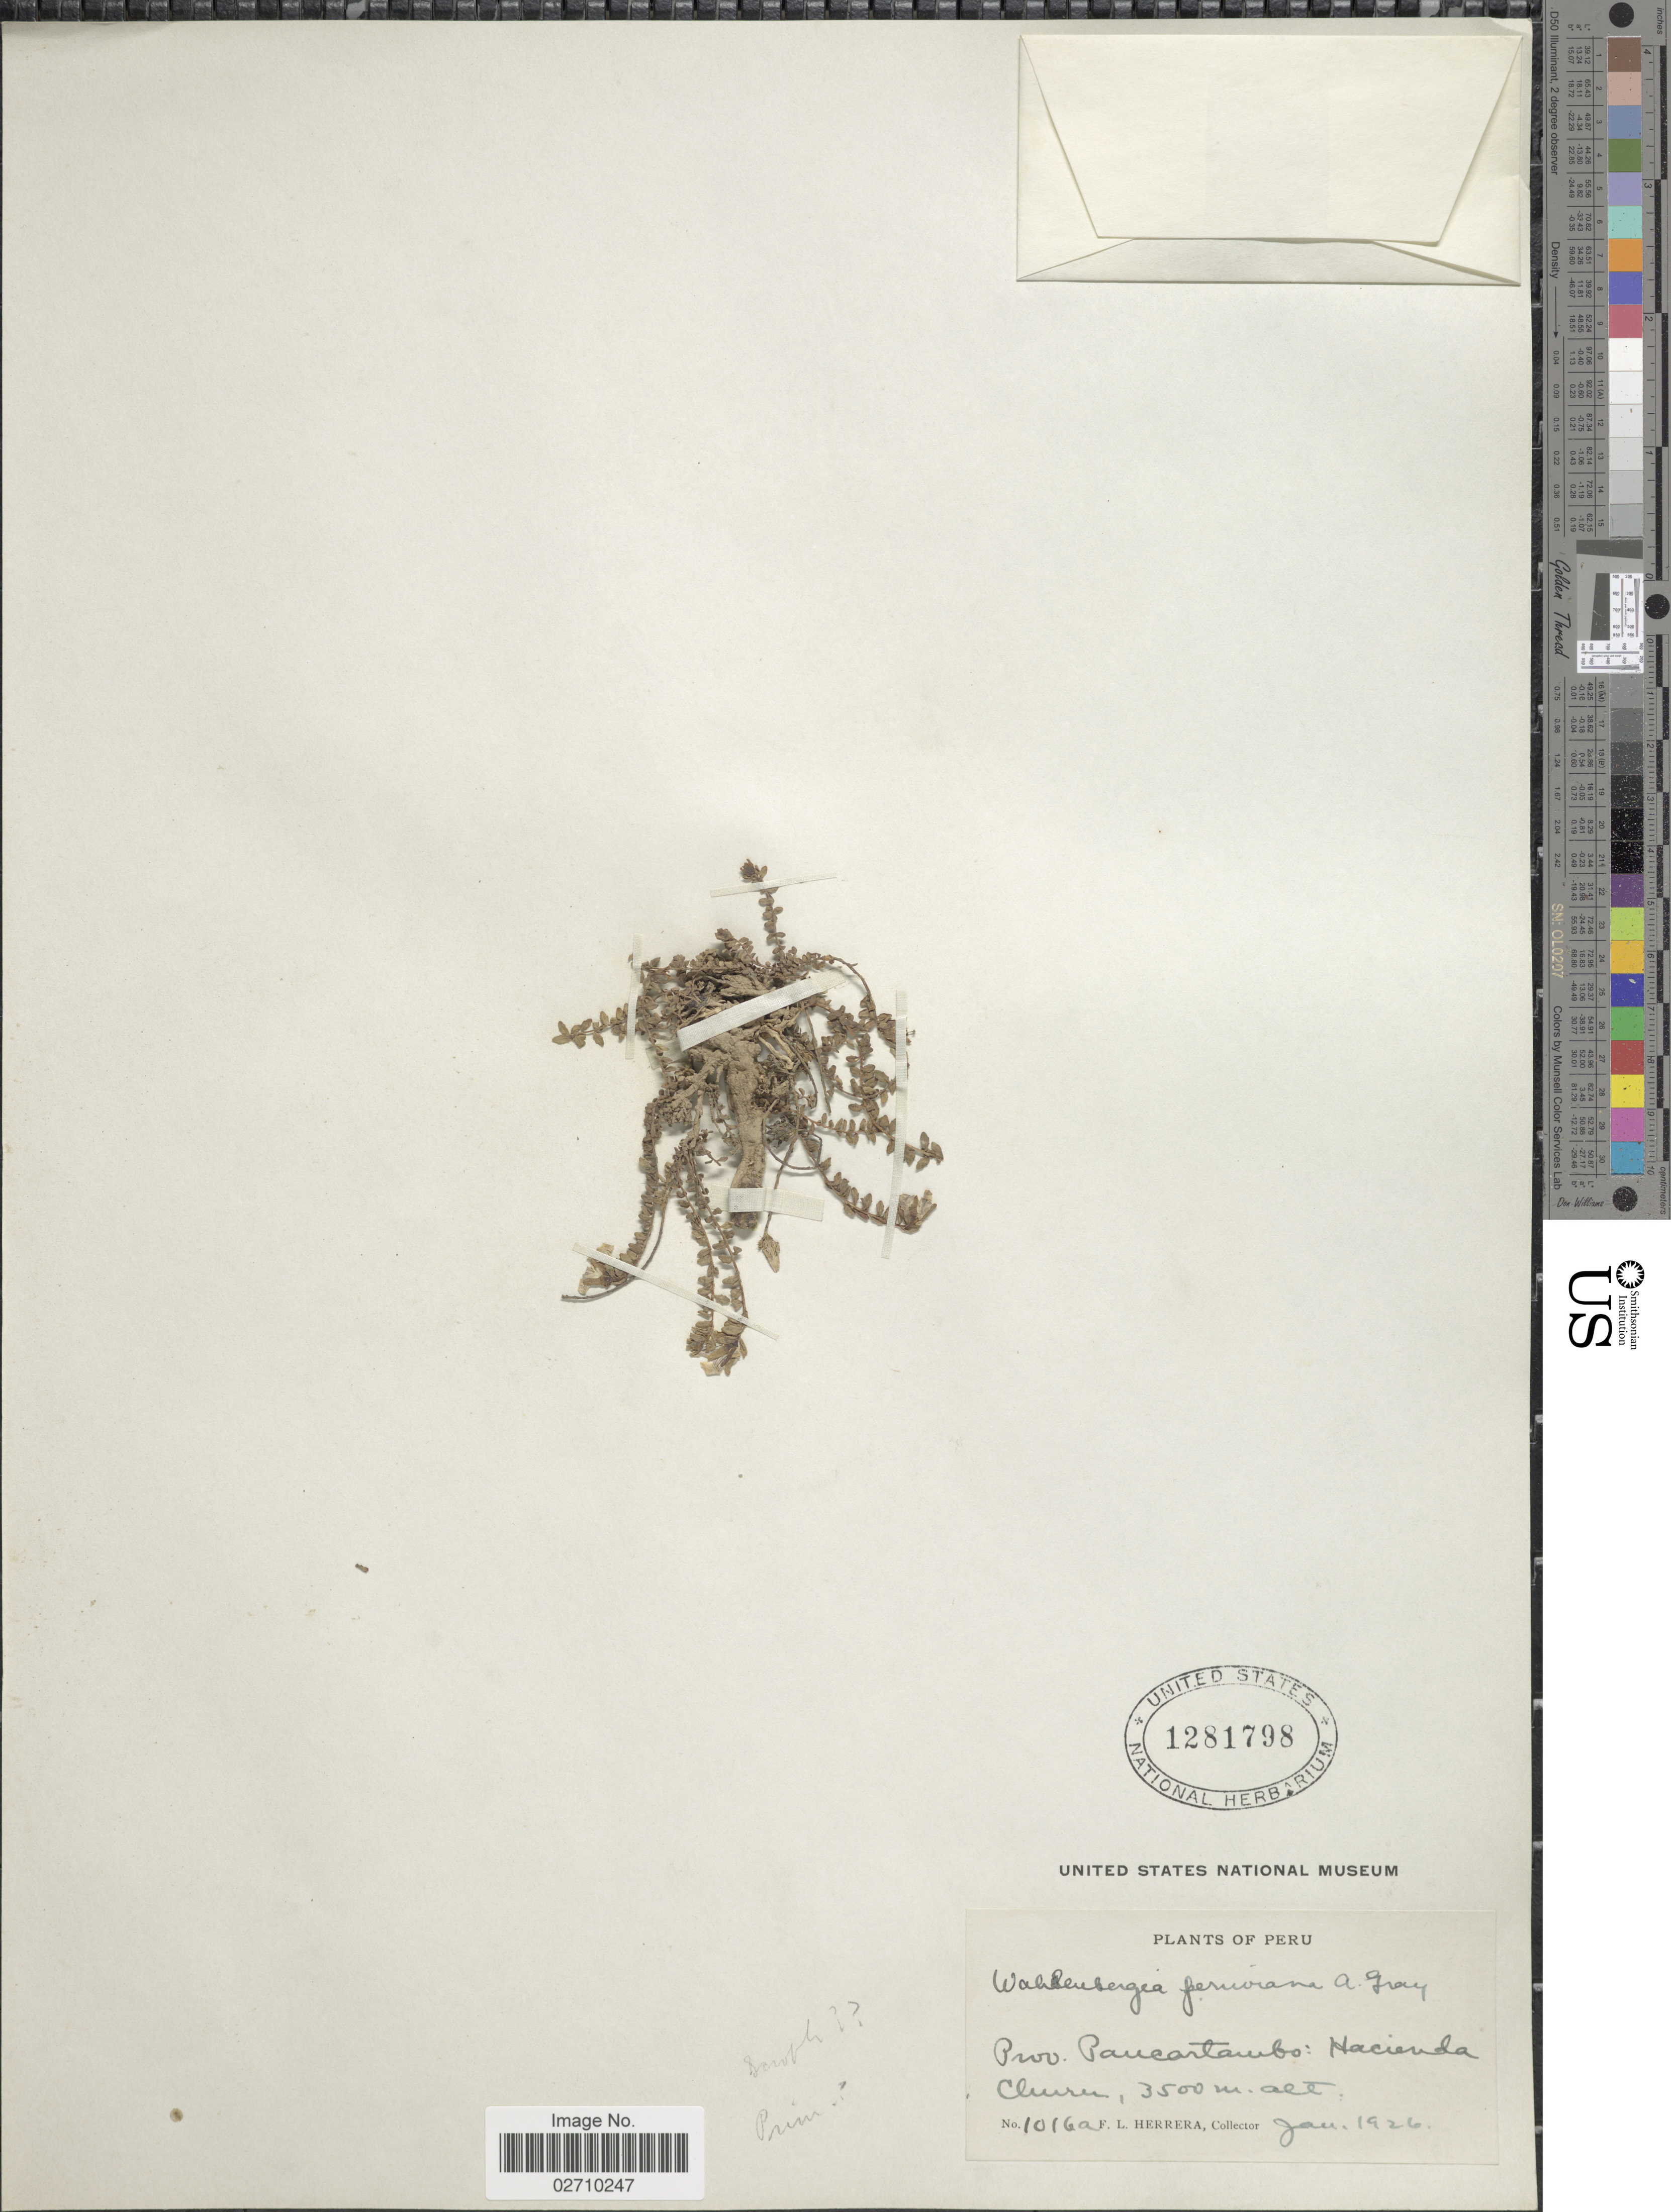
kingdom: Plantae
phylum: Tracheophyta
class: Magnoliopsida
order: Asterales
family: Campanulaceae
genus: Wahlenbergia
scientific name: Wahlenbergia peruviana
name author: A. Gray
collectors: F. L. Herrera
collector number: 1016a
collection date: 1926-01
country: Peru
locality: Prov. Pancartambo: Hacienda Churu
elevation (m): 3500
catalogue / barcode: US 1281798